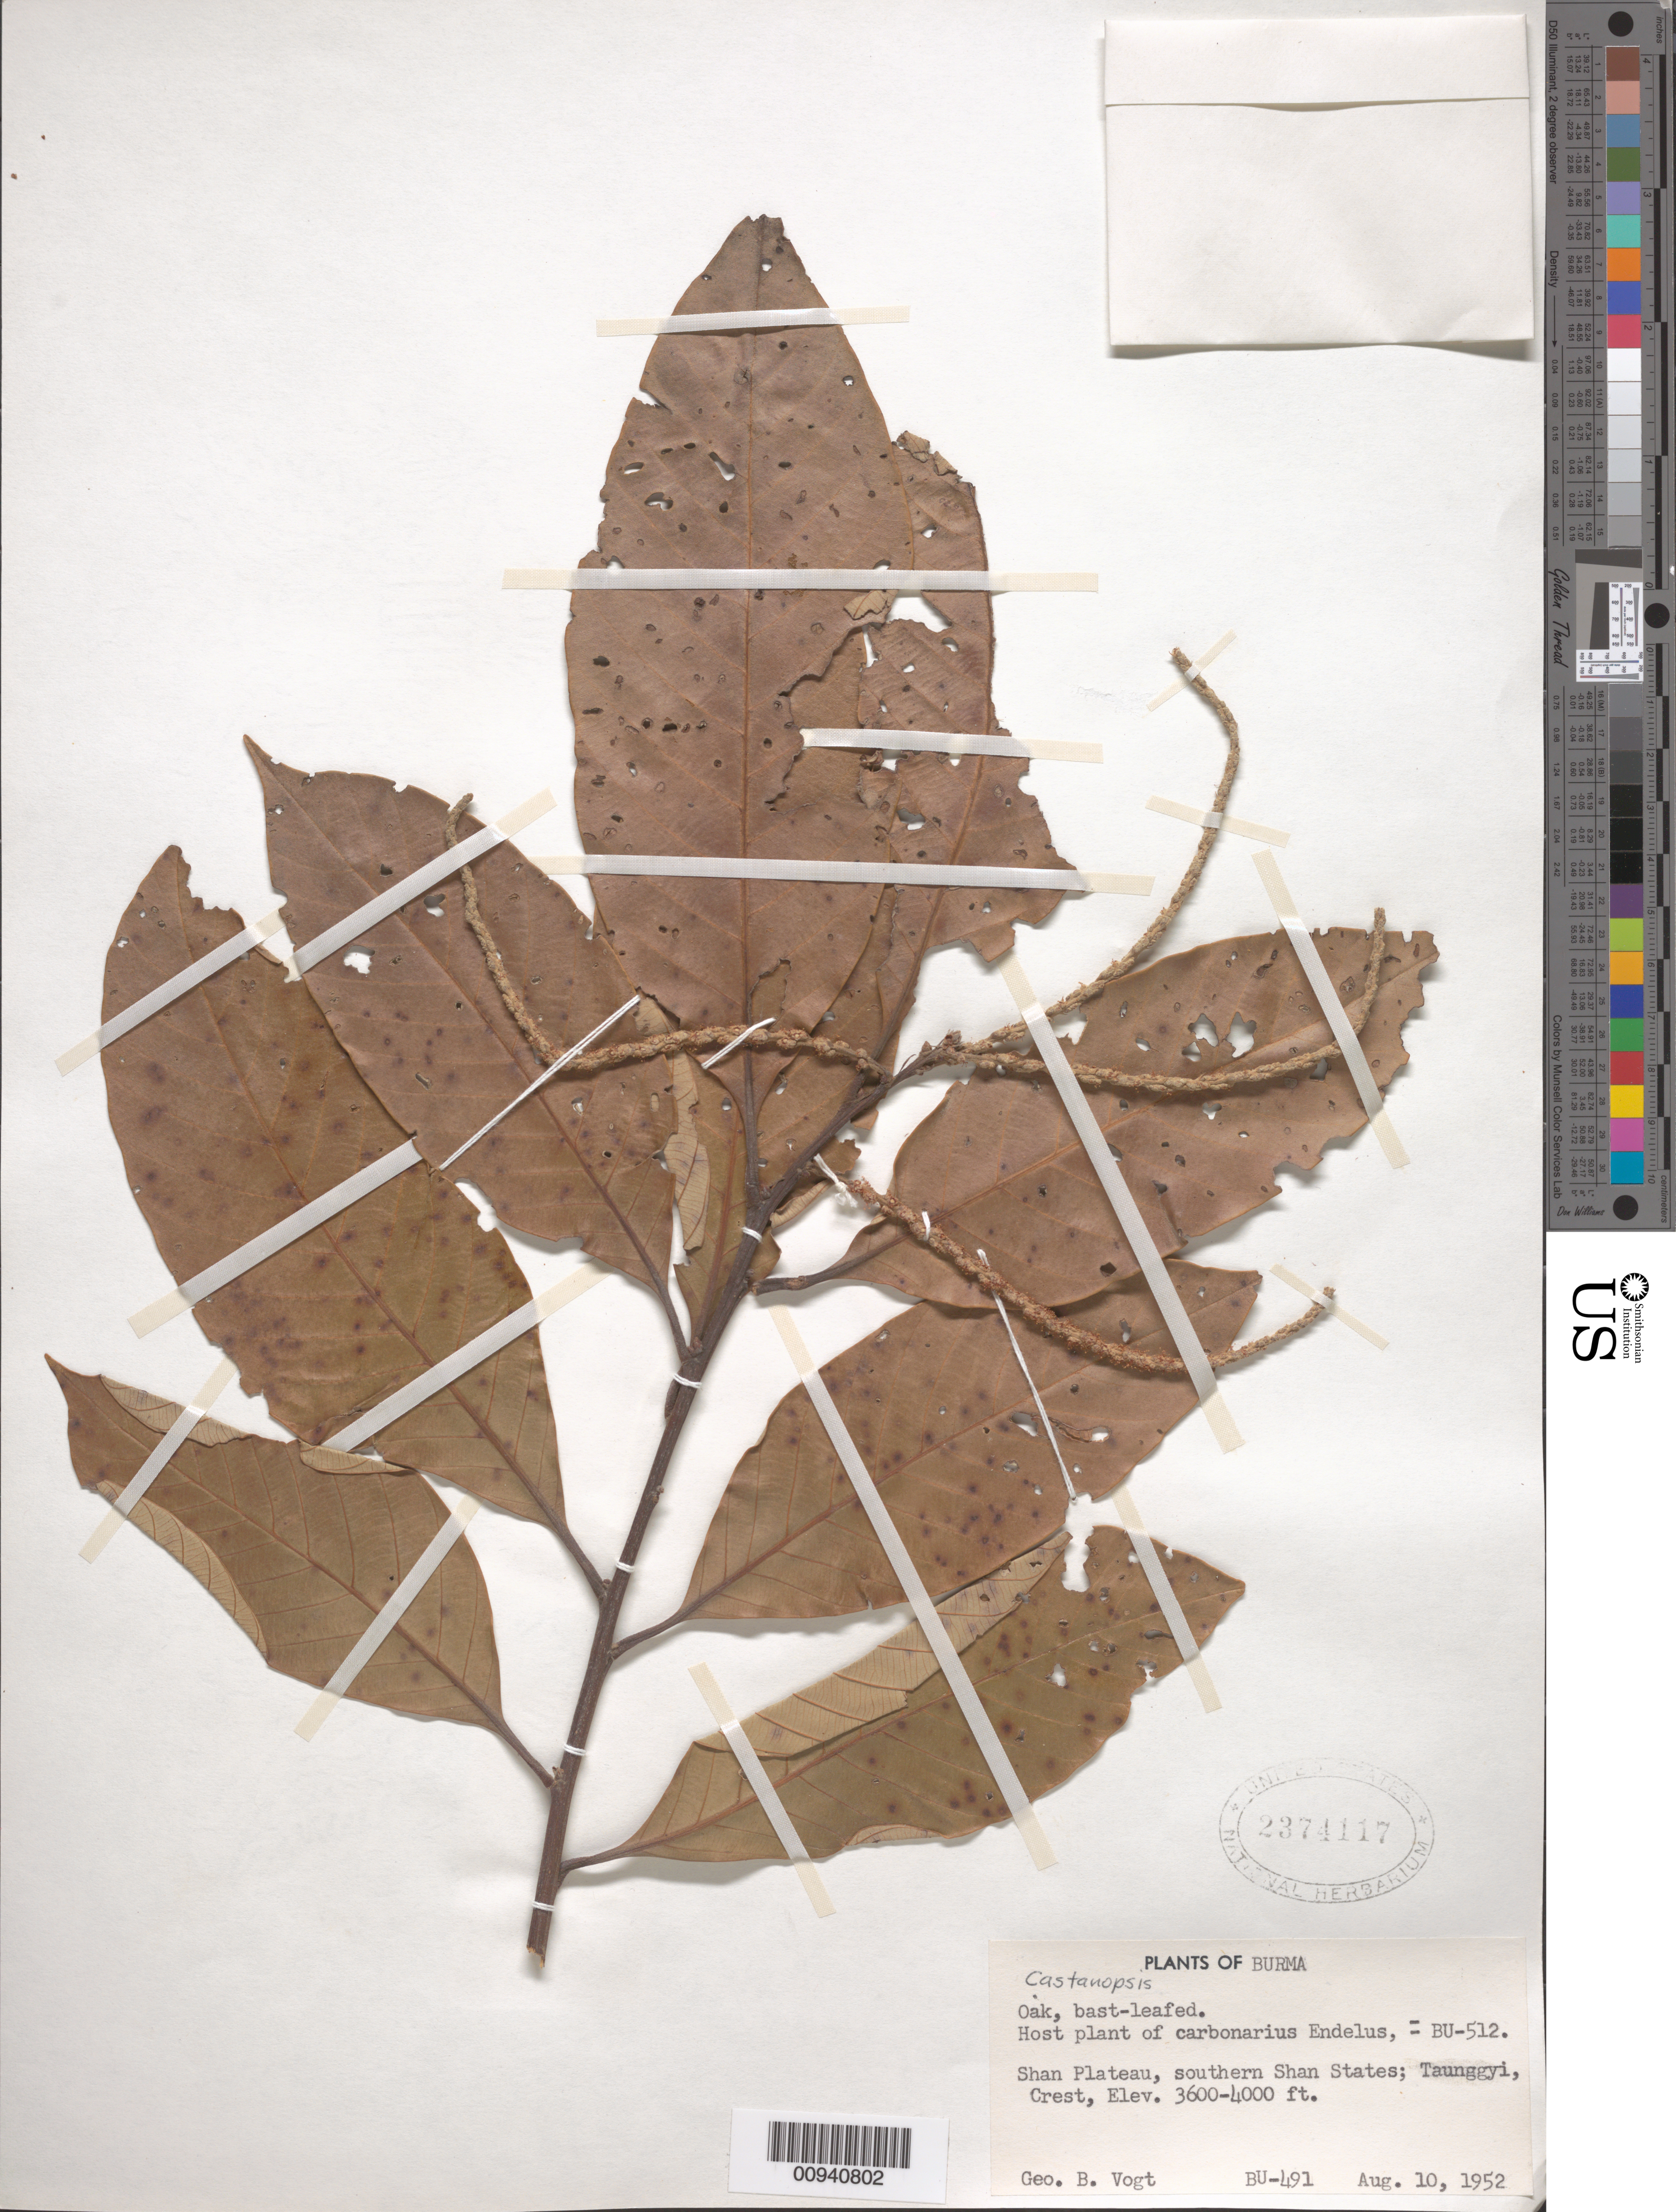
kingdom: Plantae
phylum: Tracheophyta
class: Magnoliopsida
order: Fagales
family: Fagaceae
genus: Castanopsis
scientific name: Castanopsis sp.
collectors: G. Vogt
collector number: BU-491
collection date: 1952-08-10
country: Myanmar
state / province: Shan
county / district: Taunggyi Township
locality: Shan Plateau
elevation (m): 1097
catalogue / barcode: US 2374117